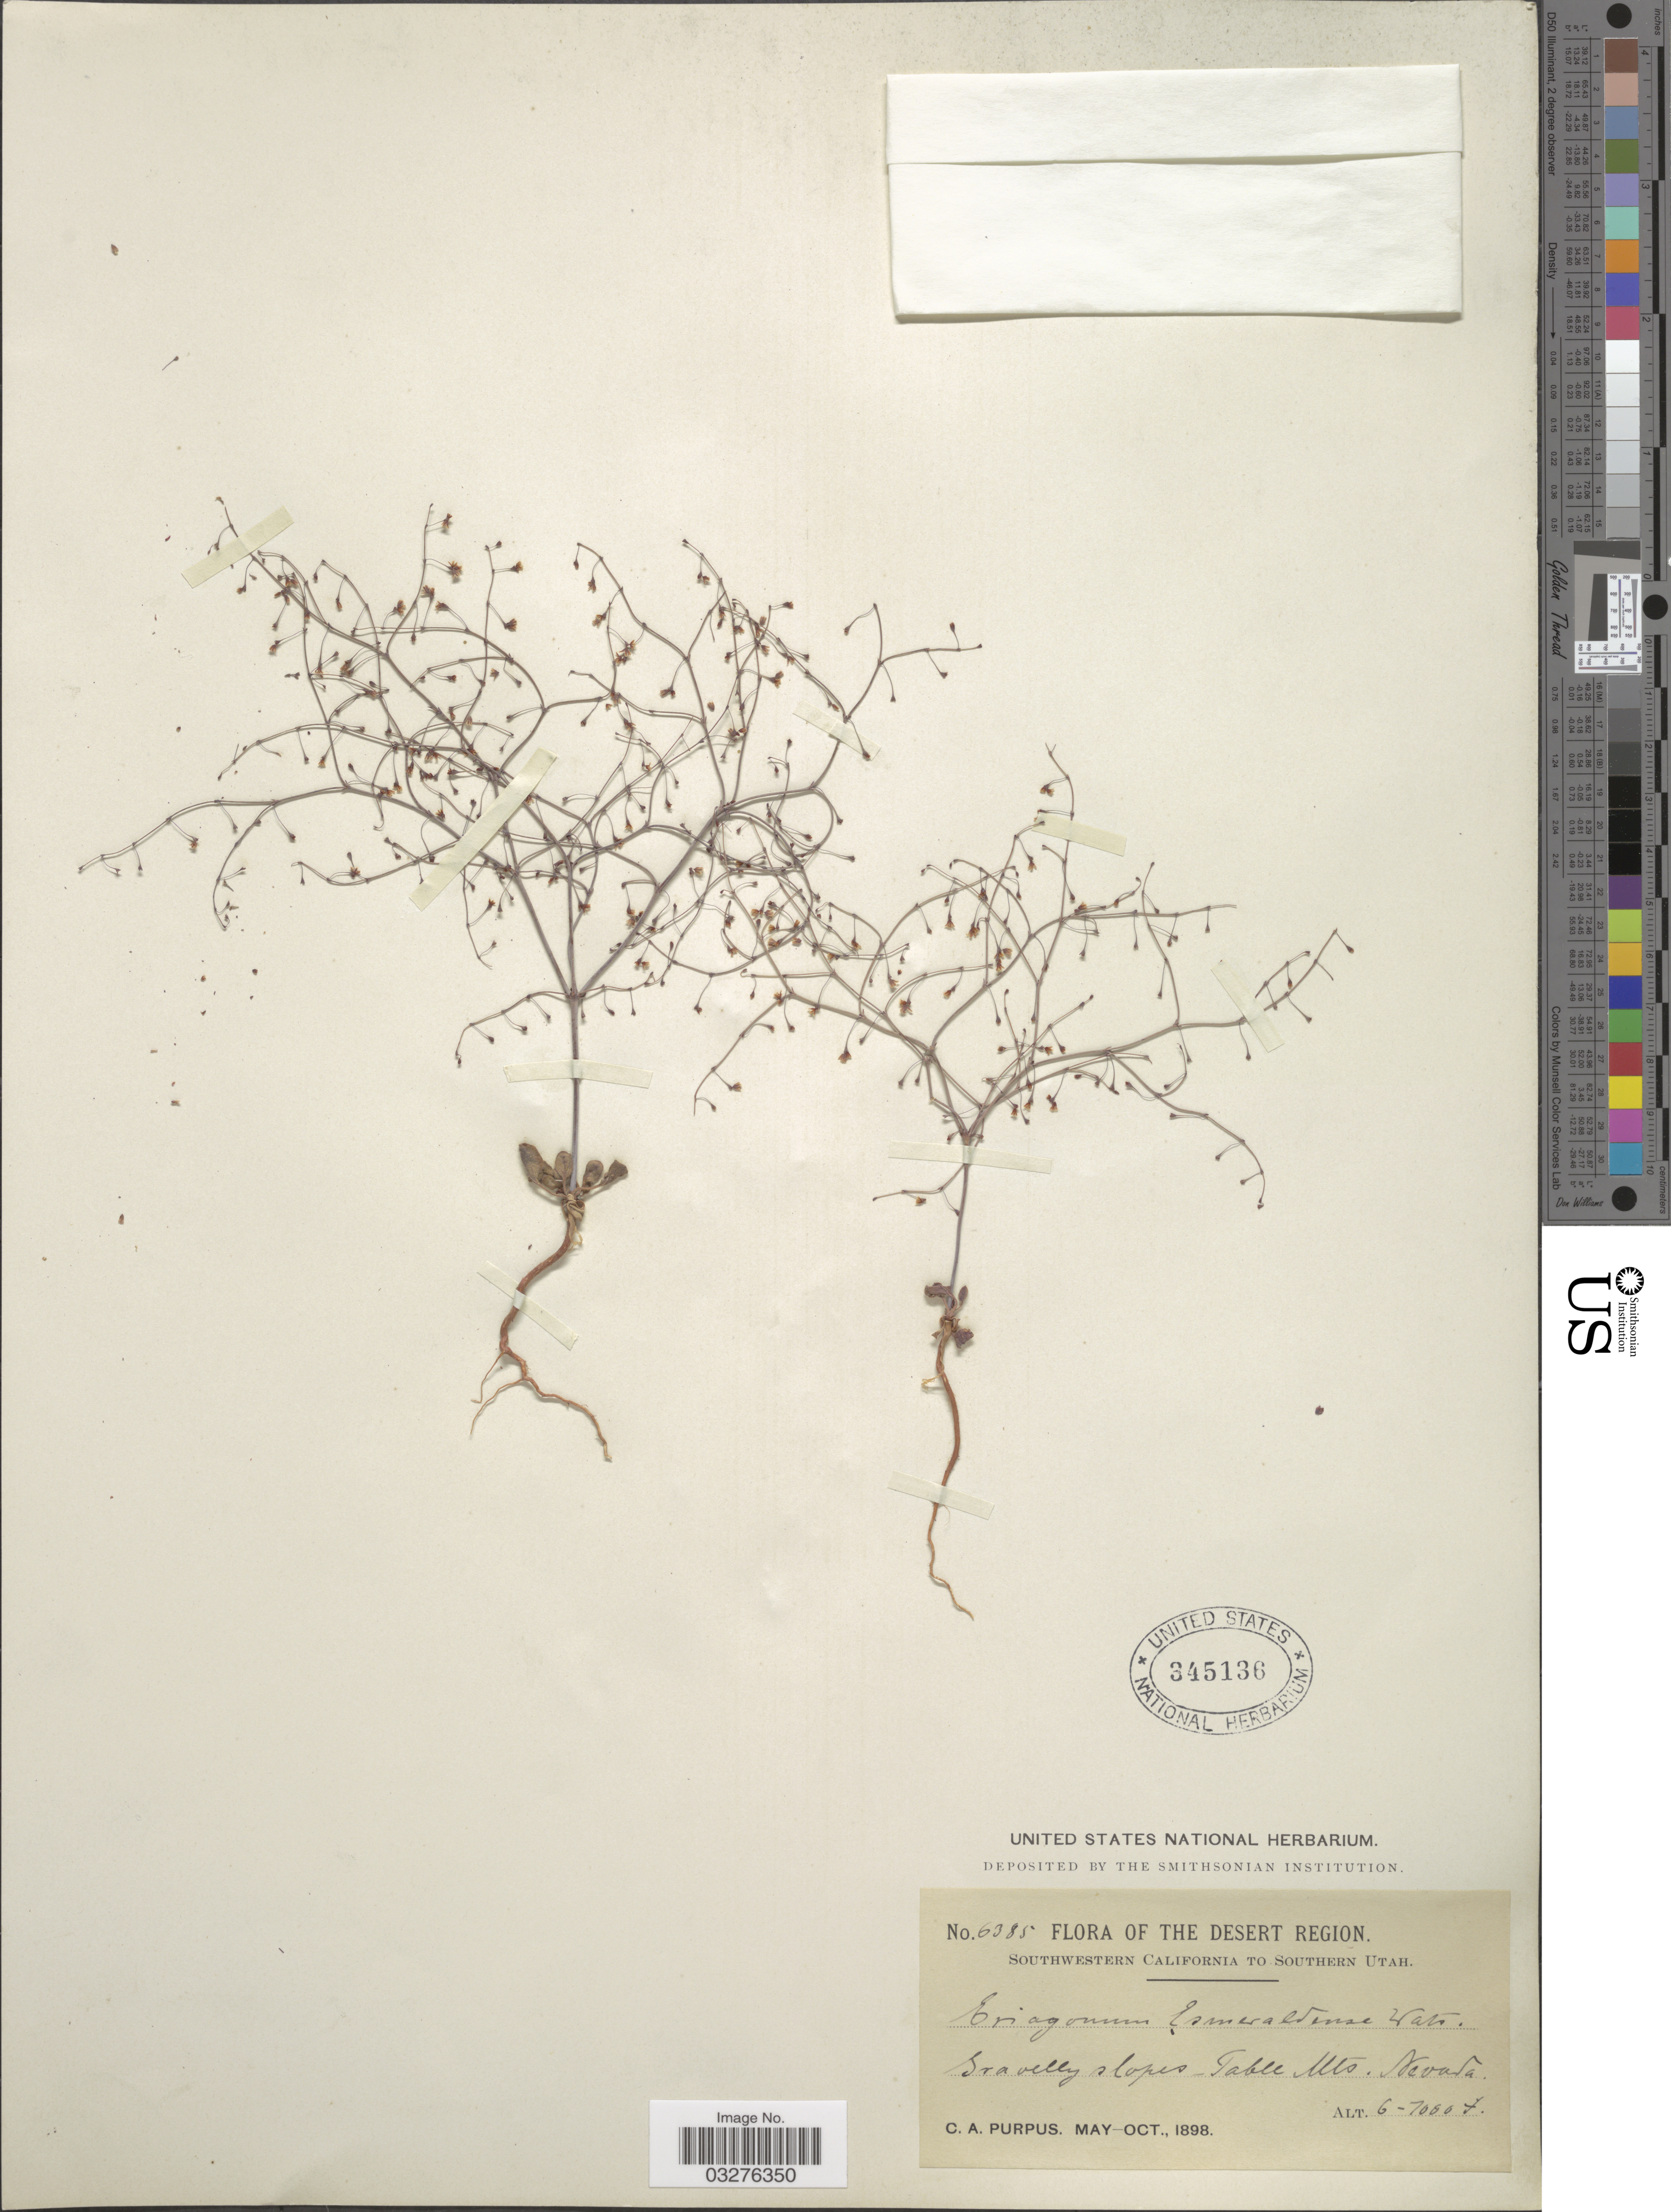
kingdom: Plantae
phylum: Tracheophyta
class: Magnoliopsida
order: Caryophyllales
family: Polygonaceae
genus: Eriogonum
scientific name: Eriogonum esmeraldense var. esmeraldense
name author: S. Watson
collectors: C. A. Purpus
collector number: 6385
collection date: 1898-05/1898-10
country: United States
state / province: Nevada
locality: The Desert Region, Table Mts.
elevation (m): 1829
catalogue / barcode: US 345136